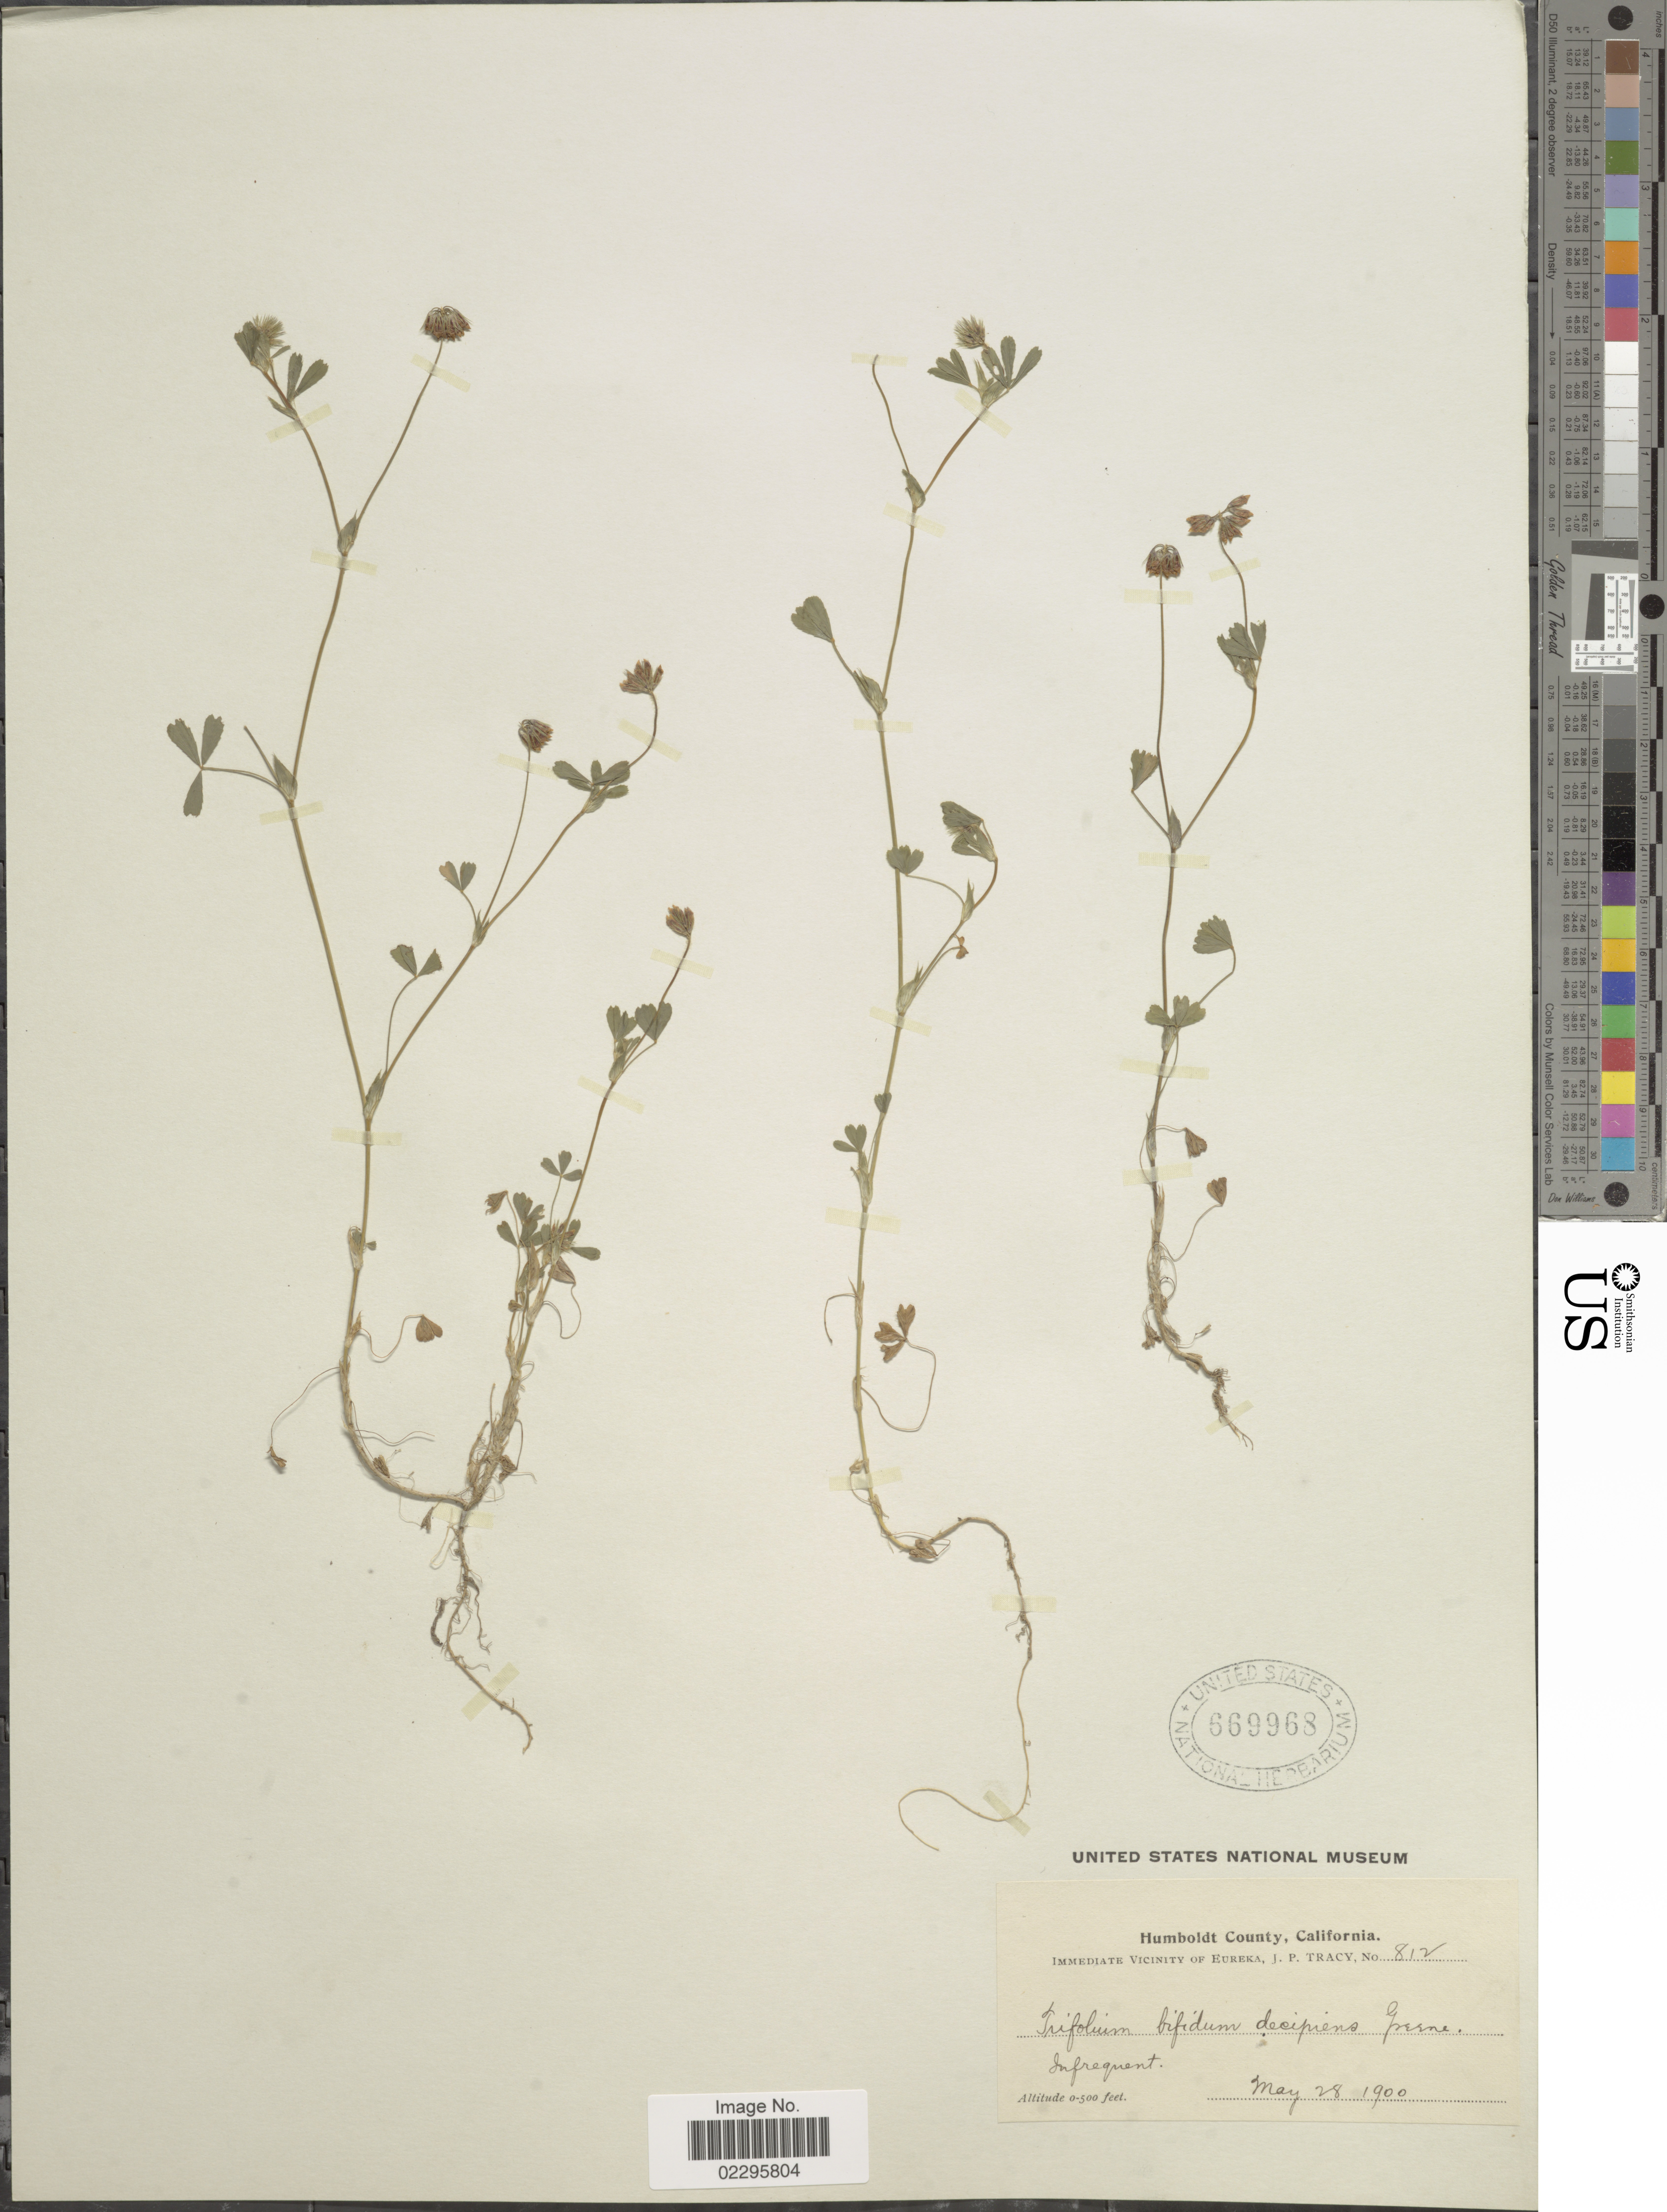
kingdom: Plantae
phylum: Tracheophyta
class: Magnoliopsida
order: Fabales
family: Fabaceae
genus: Trifolium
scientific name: Trifolium bifidum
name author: A. Gray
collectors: J. Tracy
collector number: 812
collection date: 1900-05-28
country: United States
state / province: California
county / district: Humboldt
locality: Humboldt County, immediate Vicinity of Eureka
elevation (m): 0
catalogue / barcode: US 669968